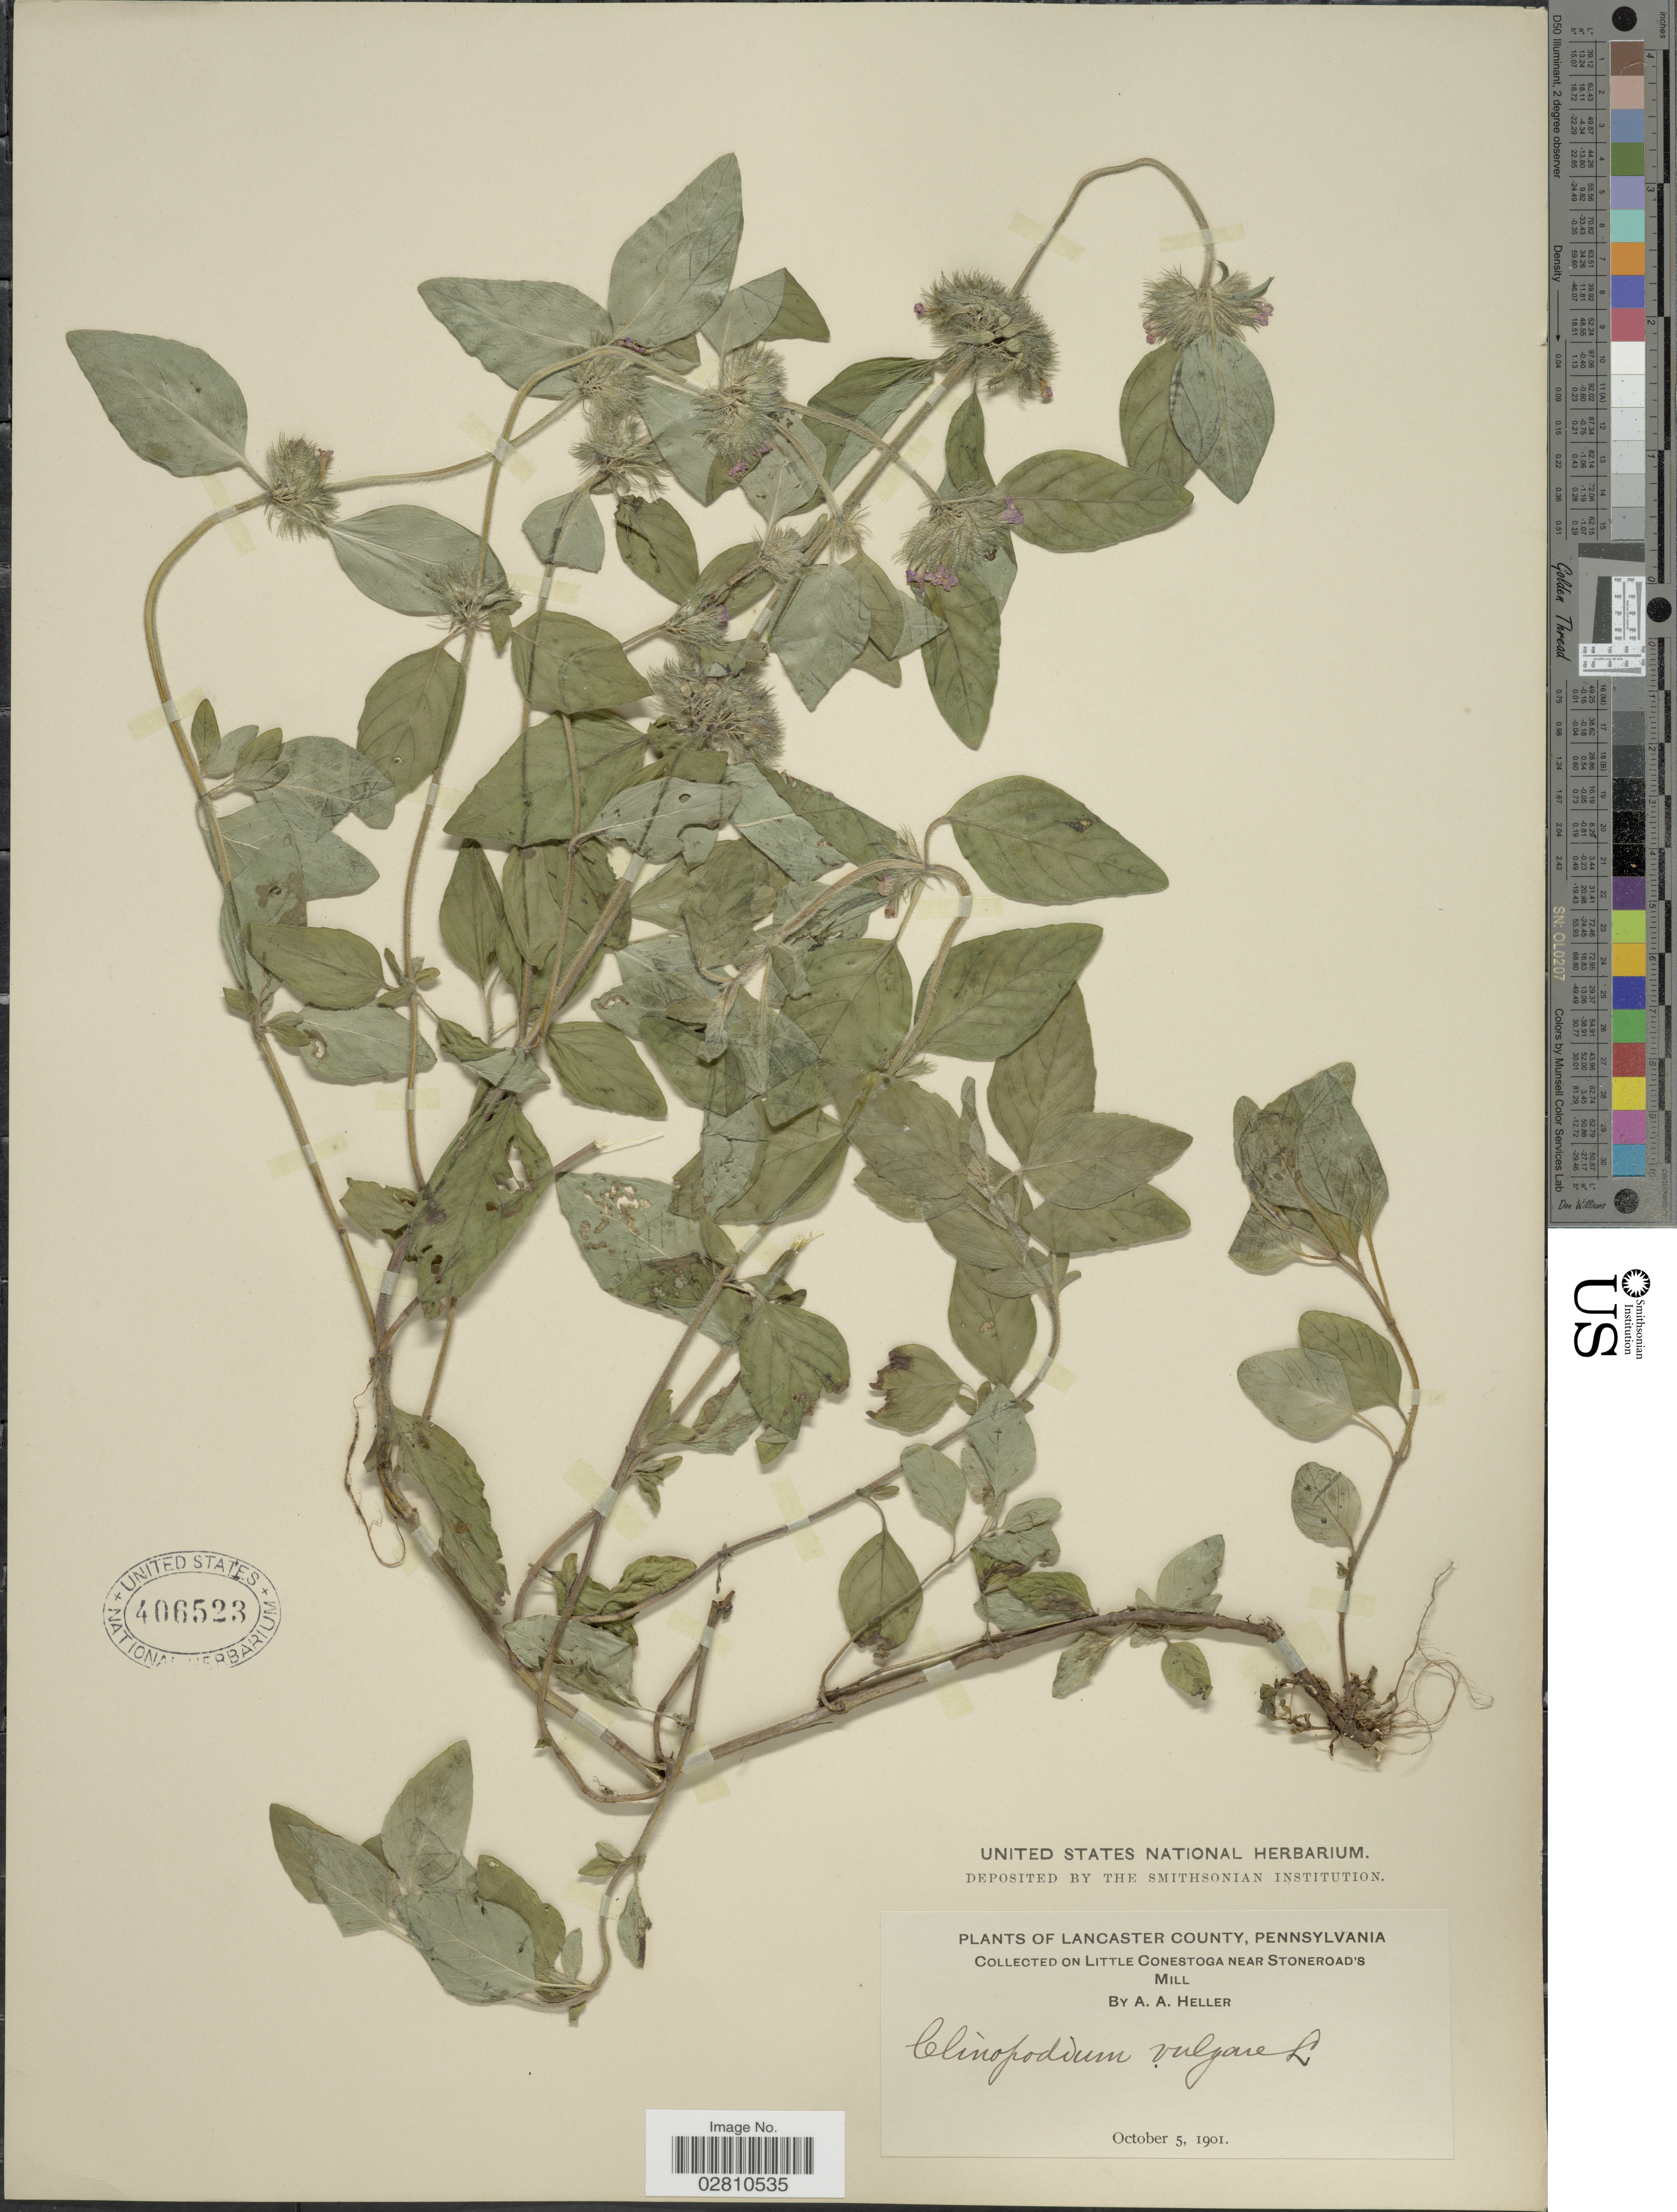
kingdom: Plantae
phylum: Tracheophyta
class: Magnoliopsida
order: Lamiales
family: Lamiaceae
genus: Clinopodium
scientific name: Clinopodium vulgare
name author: L.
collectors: A. A. Heller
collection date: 1901-10-05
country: United States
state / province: Pennsylvania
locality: Lancaster County, Little Conestoga near Stoneroad's Mill.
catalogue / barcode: US 406523